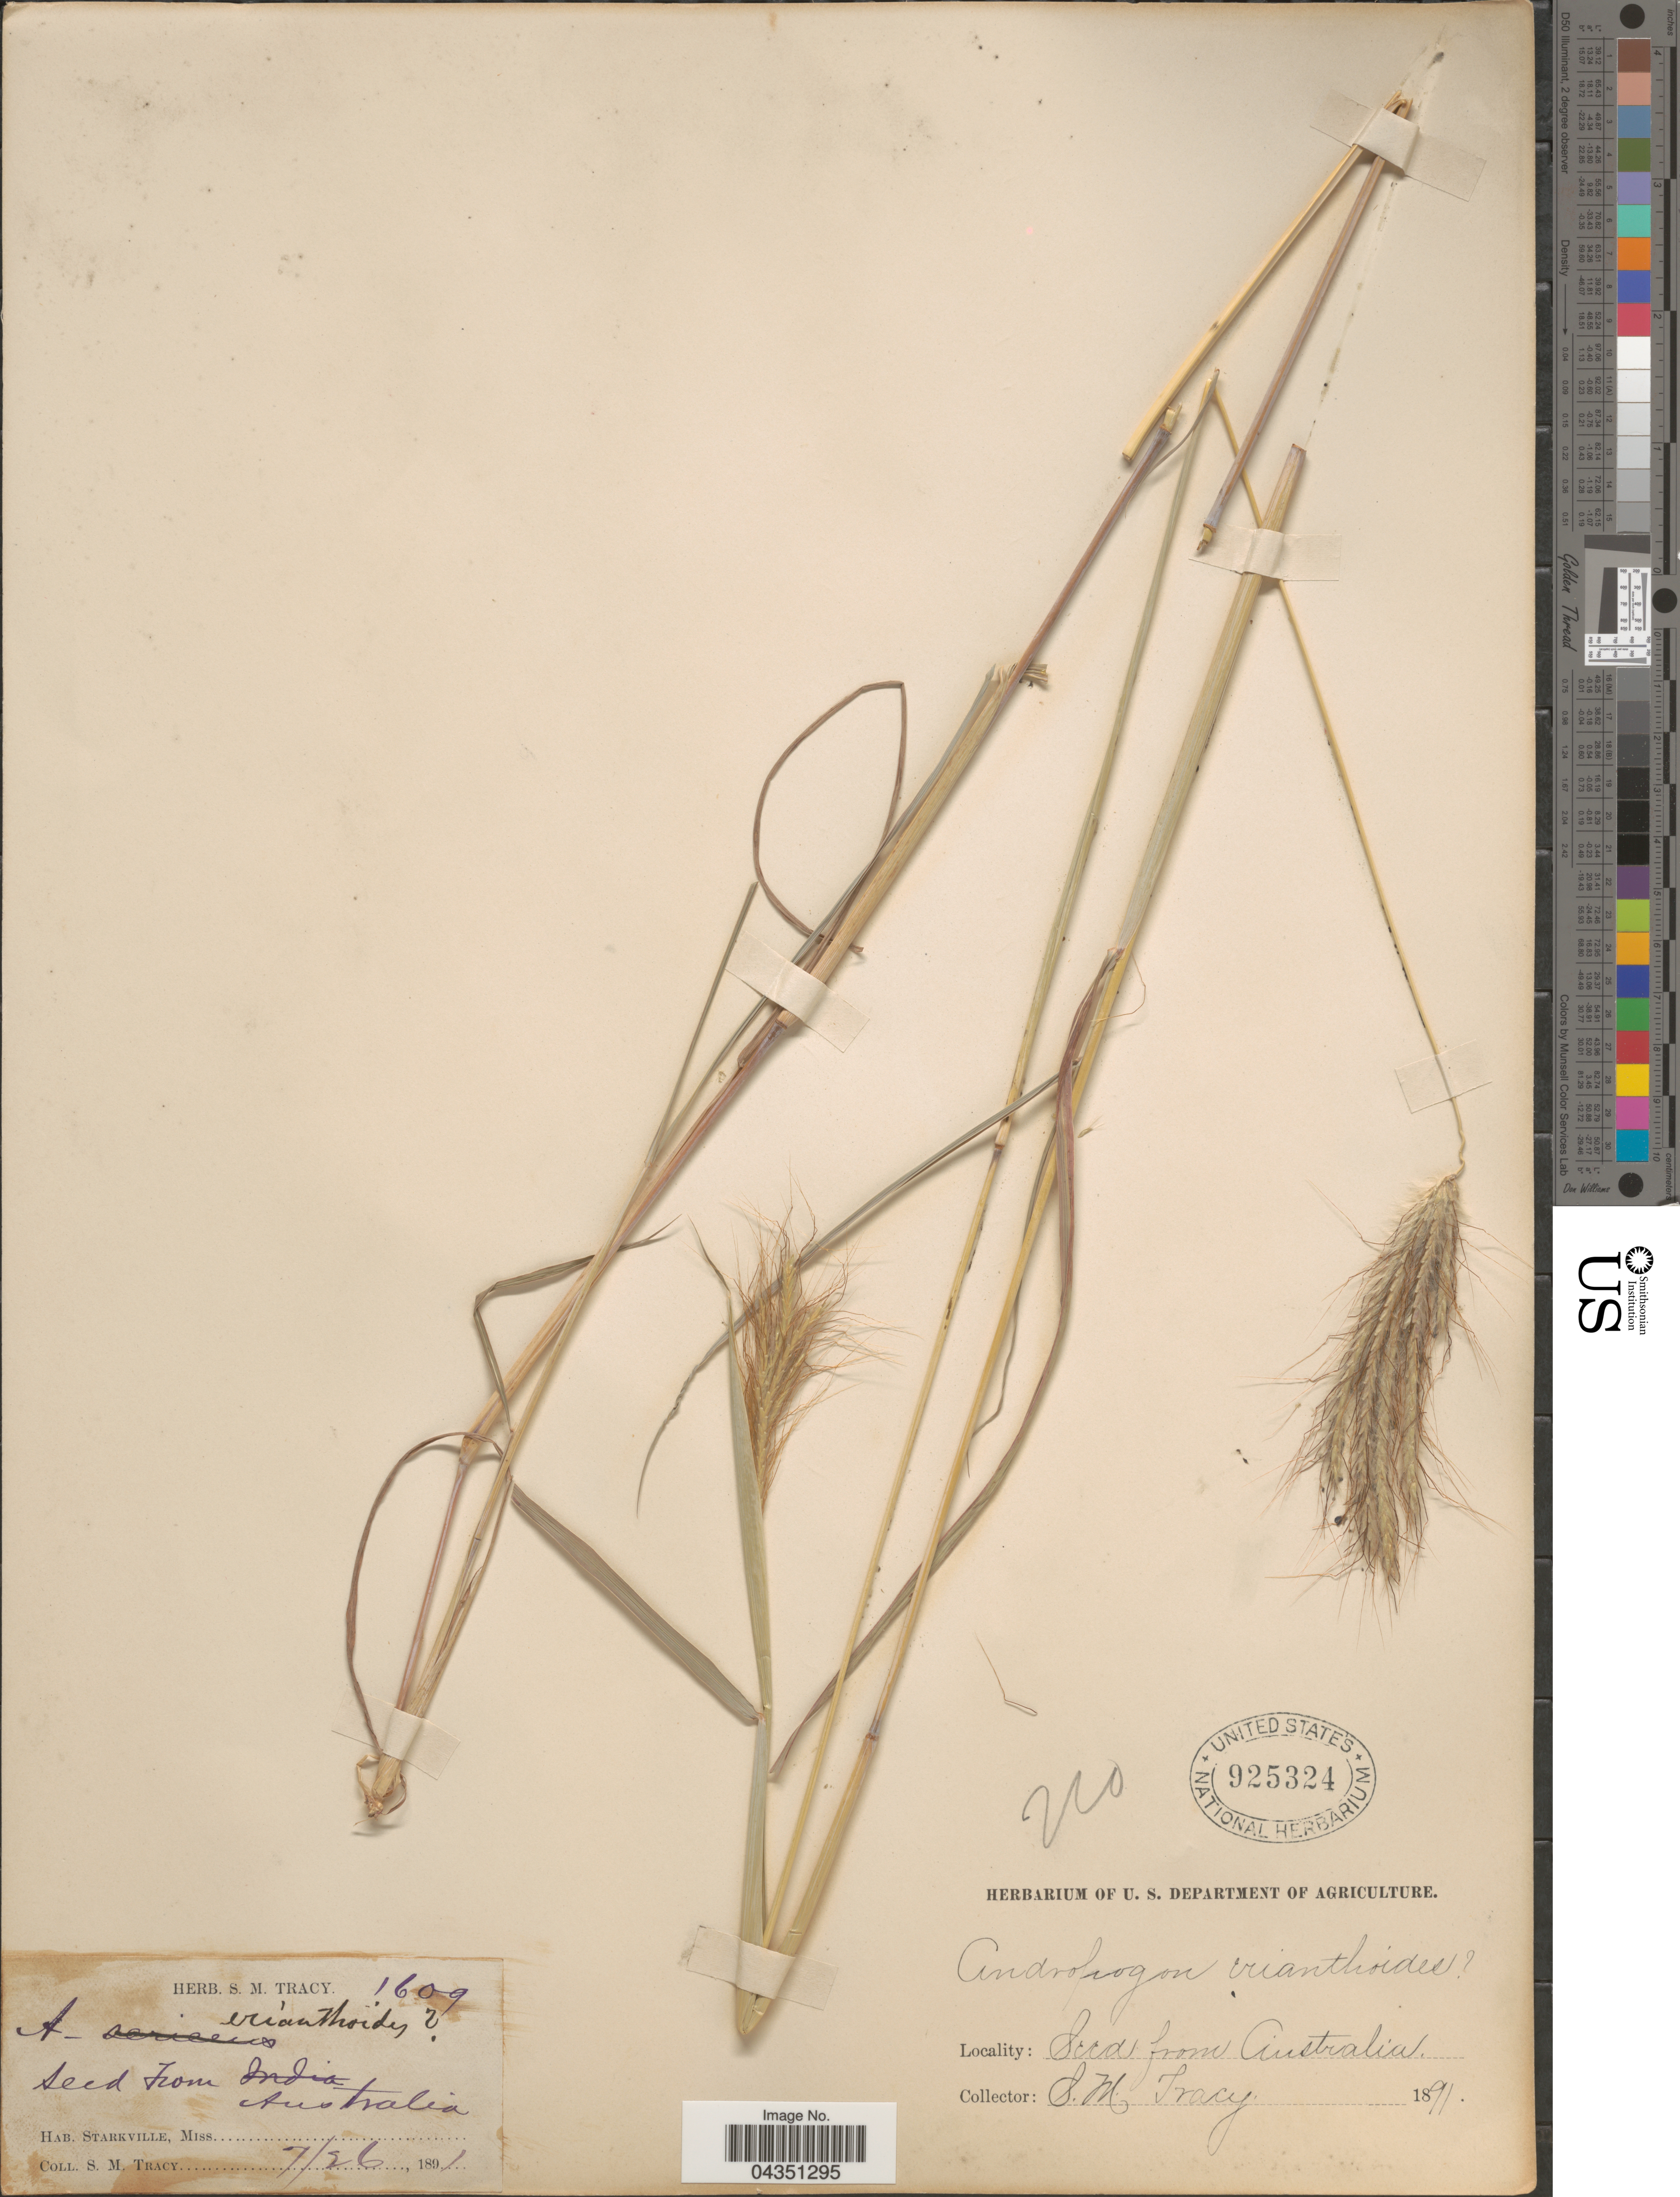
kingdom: Plantae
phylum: Tracheophyta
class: Liliopsida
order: Poales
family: Poaceae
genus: Dichanthium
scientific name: Dichanthium sericeum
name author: (R. Br.) A. Camus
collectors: S. M. Tracy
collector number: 1609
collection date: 1891-07-26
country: United States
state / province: Mississippi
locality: Starkville.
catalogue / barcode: US 925324